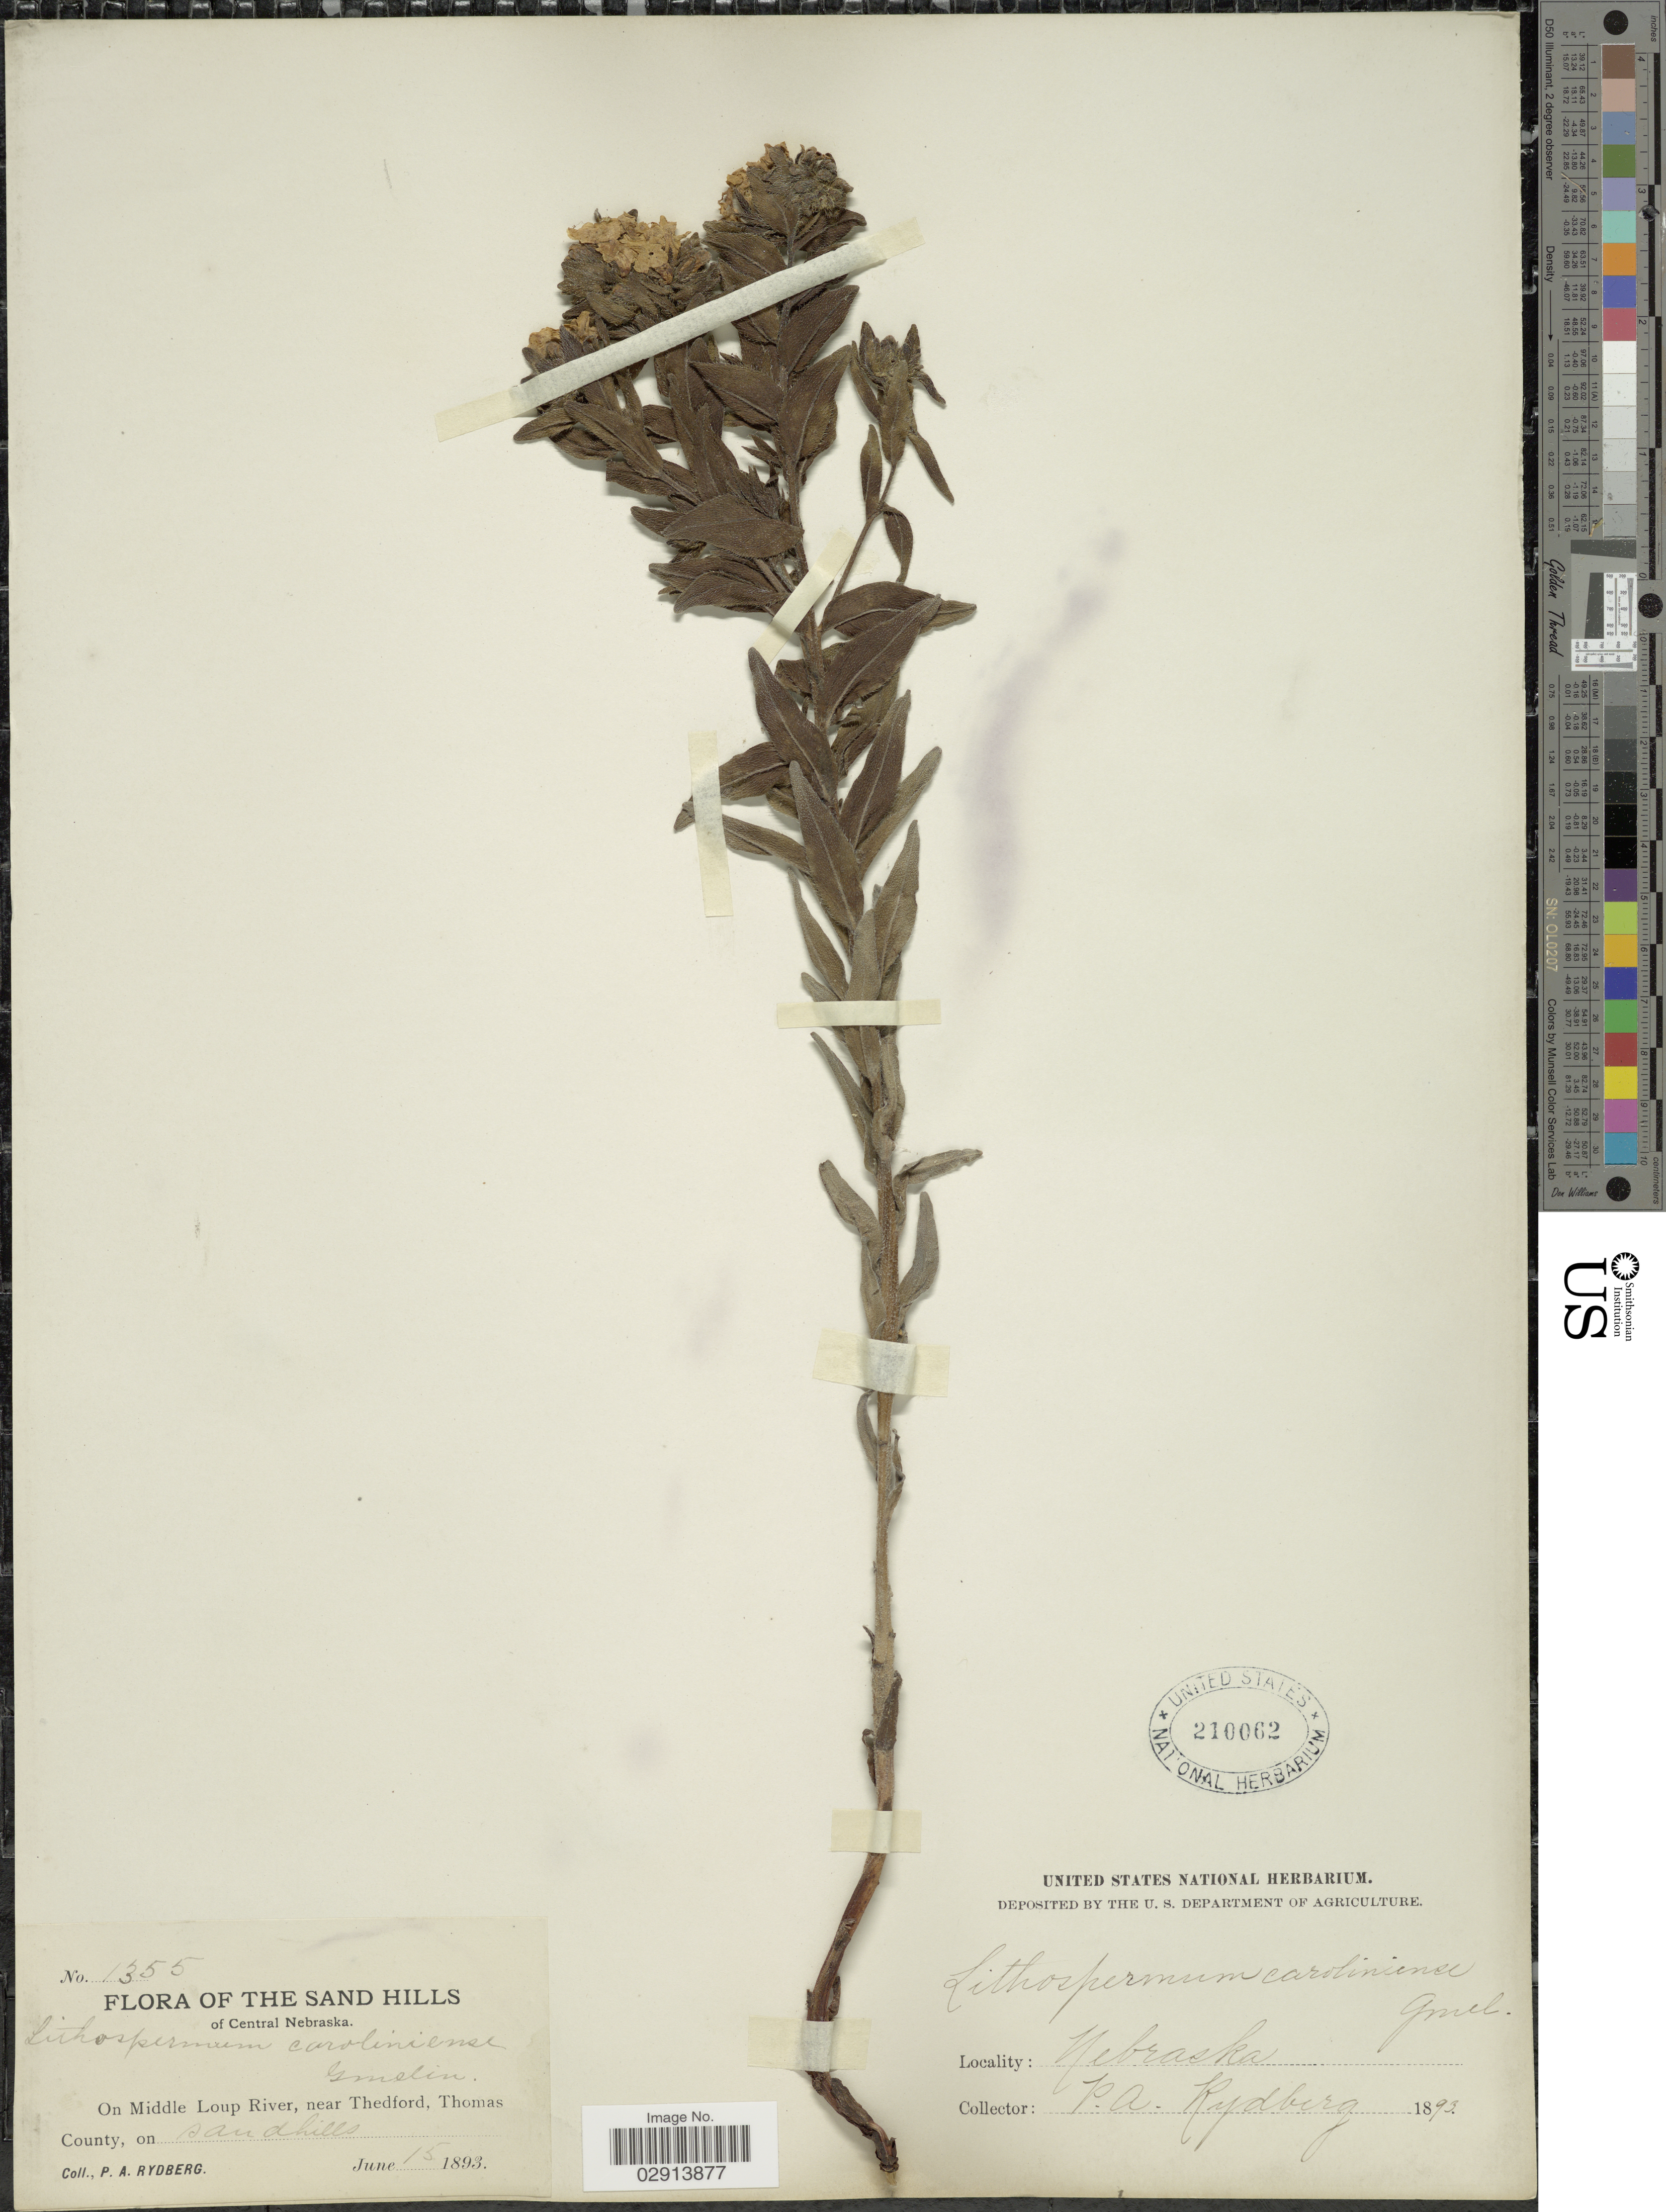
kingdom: Plantae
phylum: Tracheophyta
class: Magnoliopsida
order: Boraginales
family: Boraginaceae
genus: Lithospermum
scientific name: Lithospermum caroliniense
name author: (J.F. Gmel.) MacMill.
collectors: P. A. Rydberg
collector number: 1355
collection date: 1893-06-15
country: United States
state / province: Nebraska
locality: Sand Hills of Central Nebraska. On Middle Loup River, near Thedford, Thomas County.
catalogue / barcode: US 210062